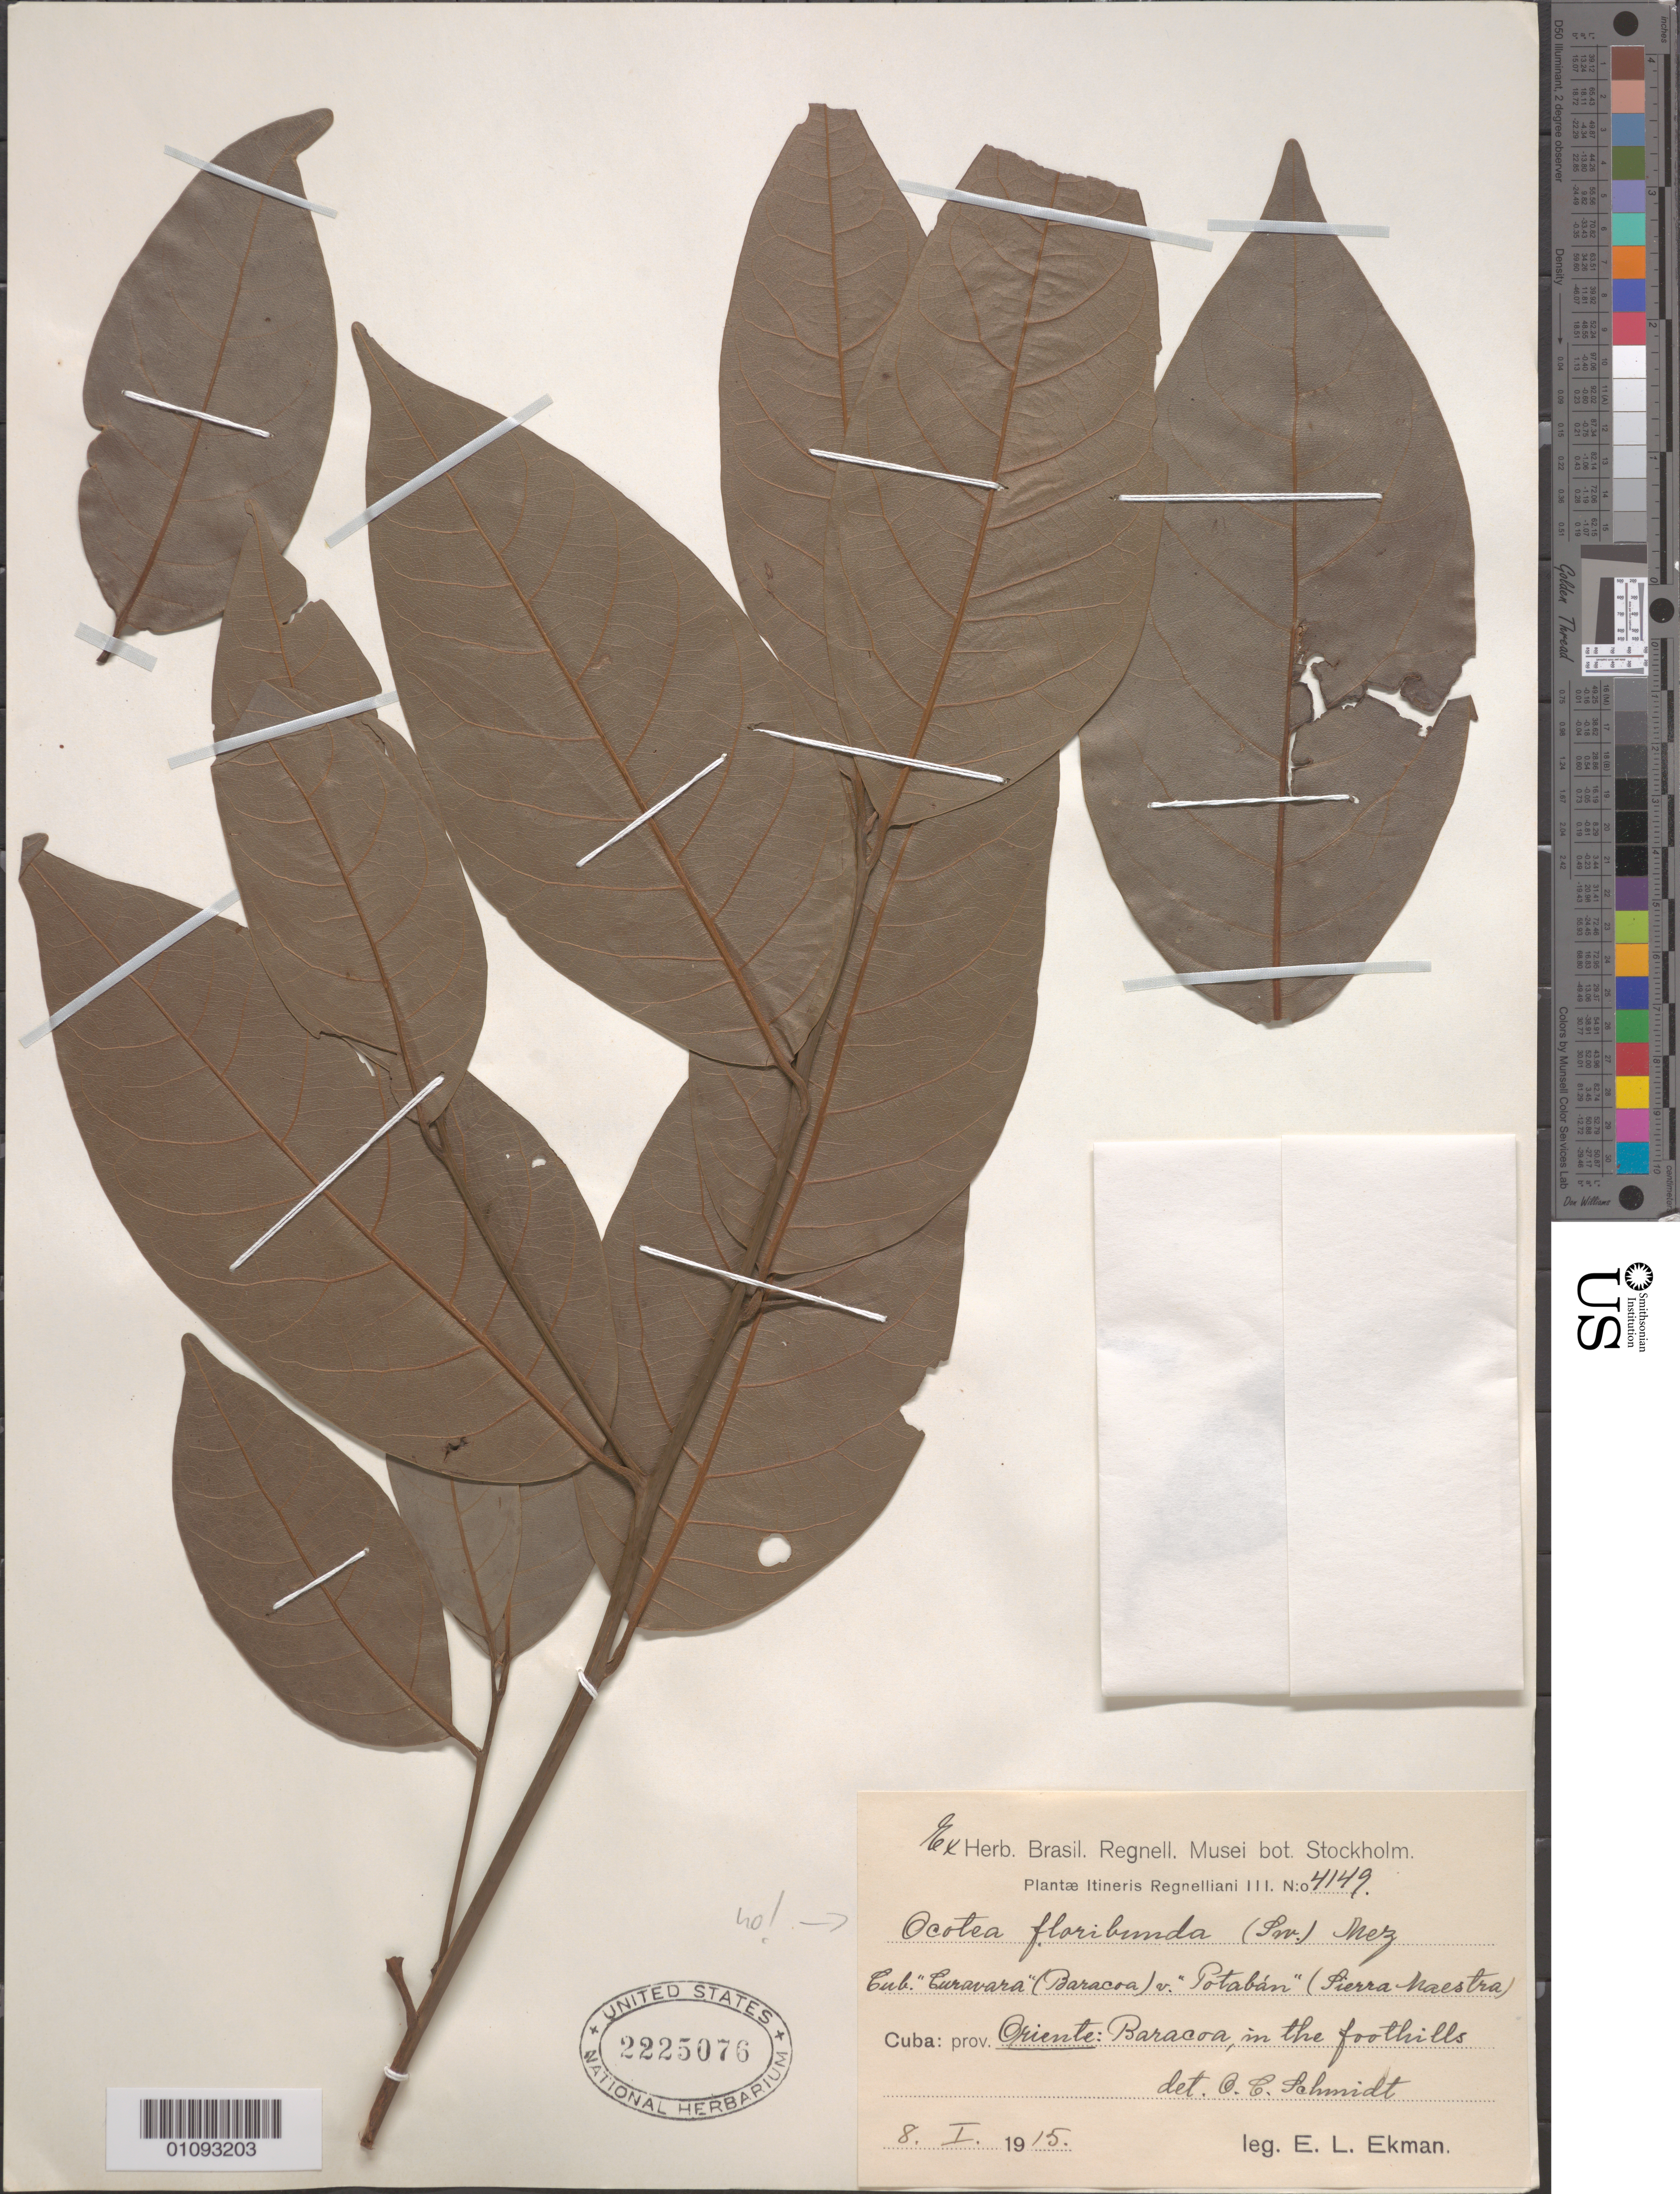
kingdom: Plantae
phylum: Tracheophyta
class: Magnoliopsida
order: Laurales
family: Lauraceae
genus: Ocotea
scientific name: Ocotea floribunda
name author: (Sw.) Mez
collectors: E. L. Ekman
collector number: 4149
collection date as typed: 08 Jan 1915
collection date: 1915-01-08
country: Cuba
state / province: Guantanamo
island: Cuba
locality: Baracoa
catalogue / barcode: US 2225076